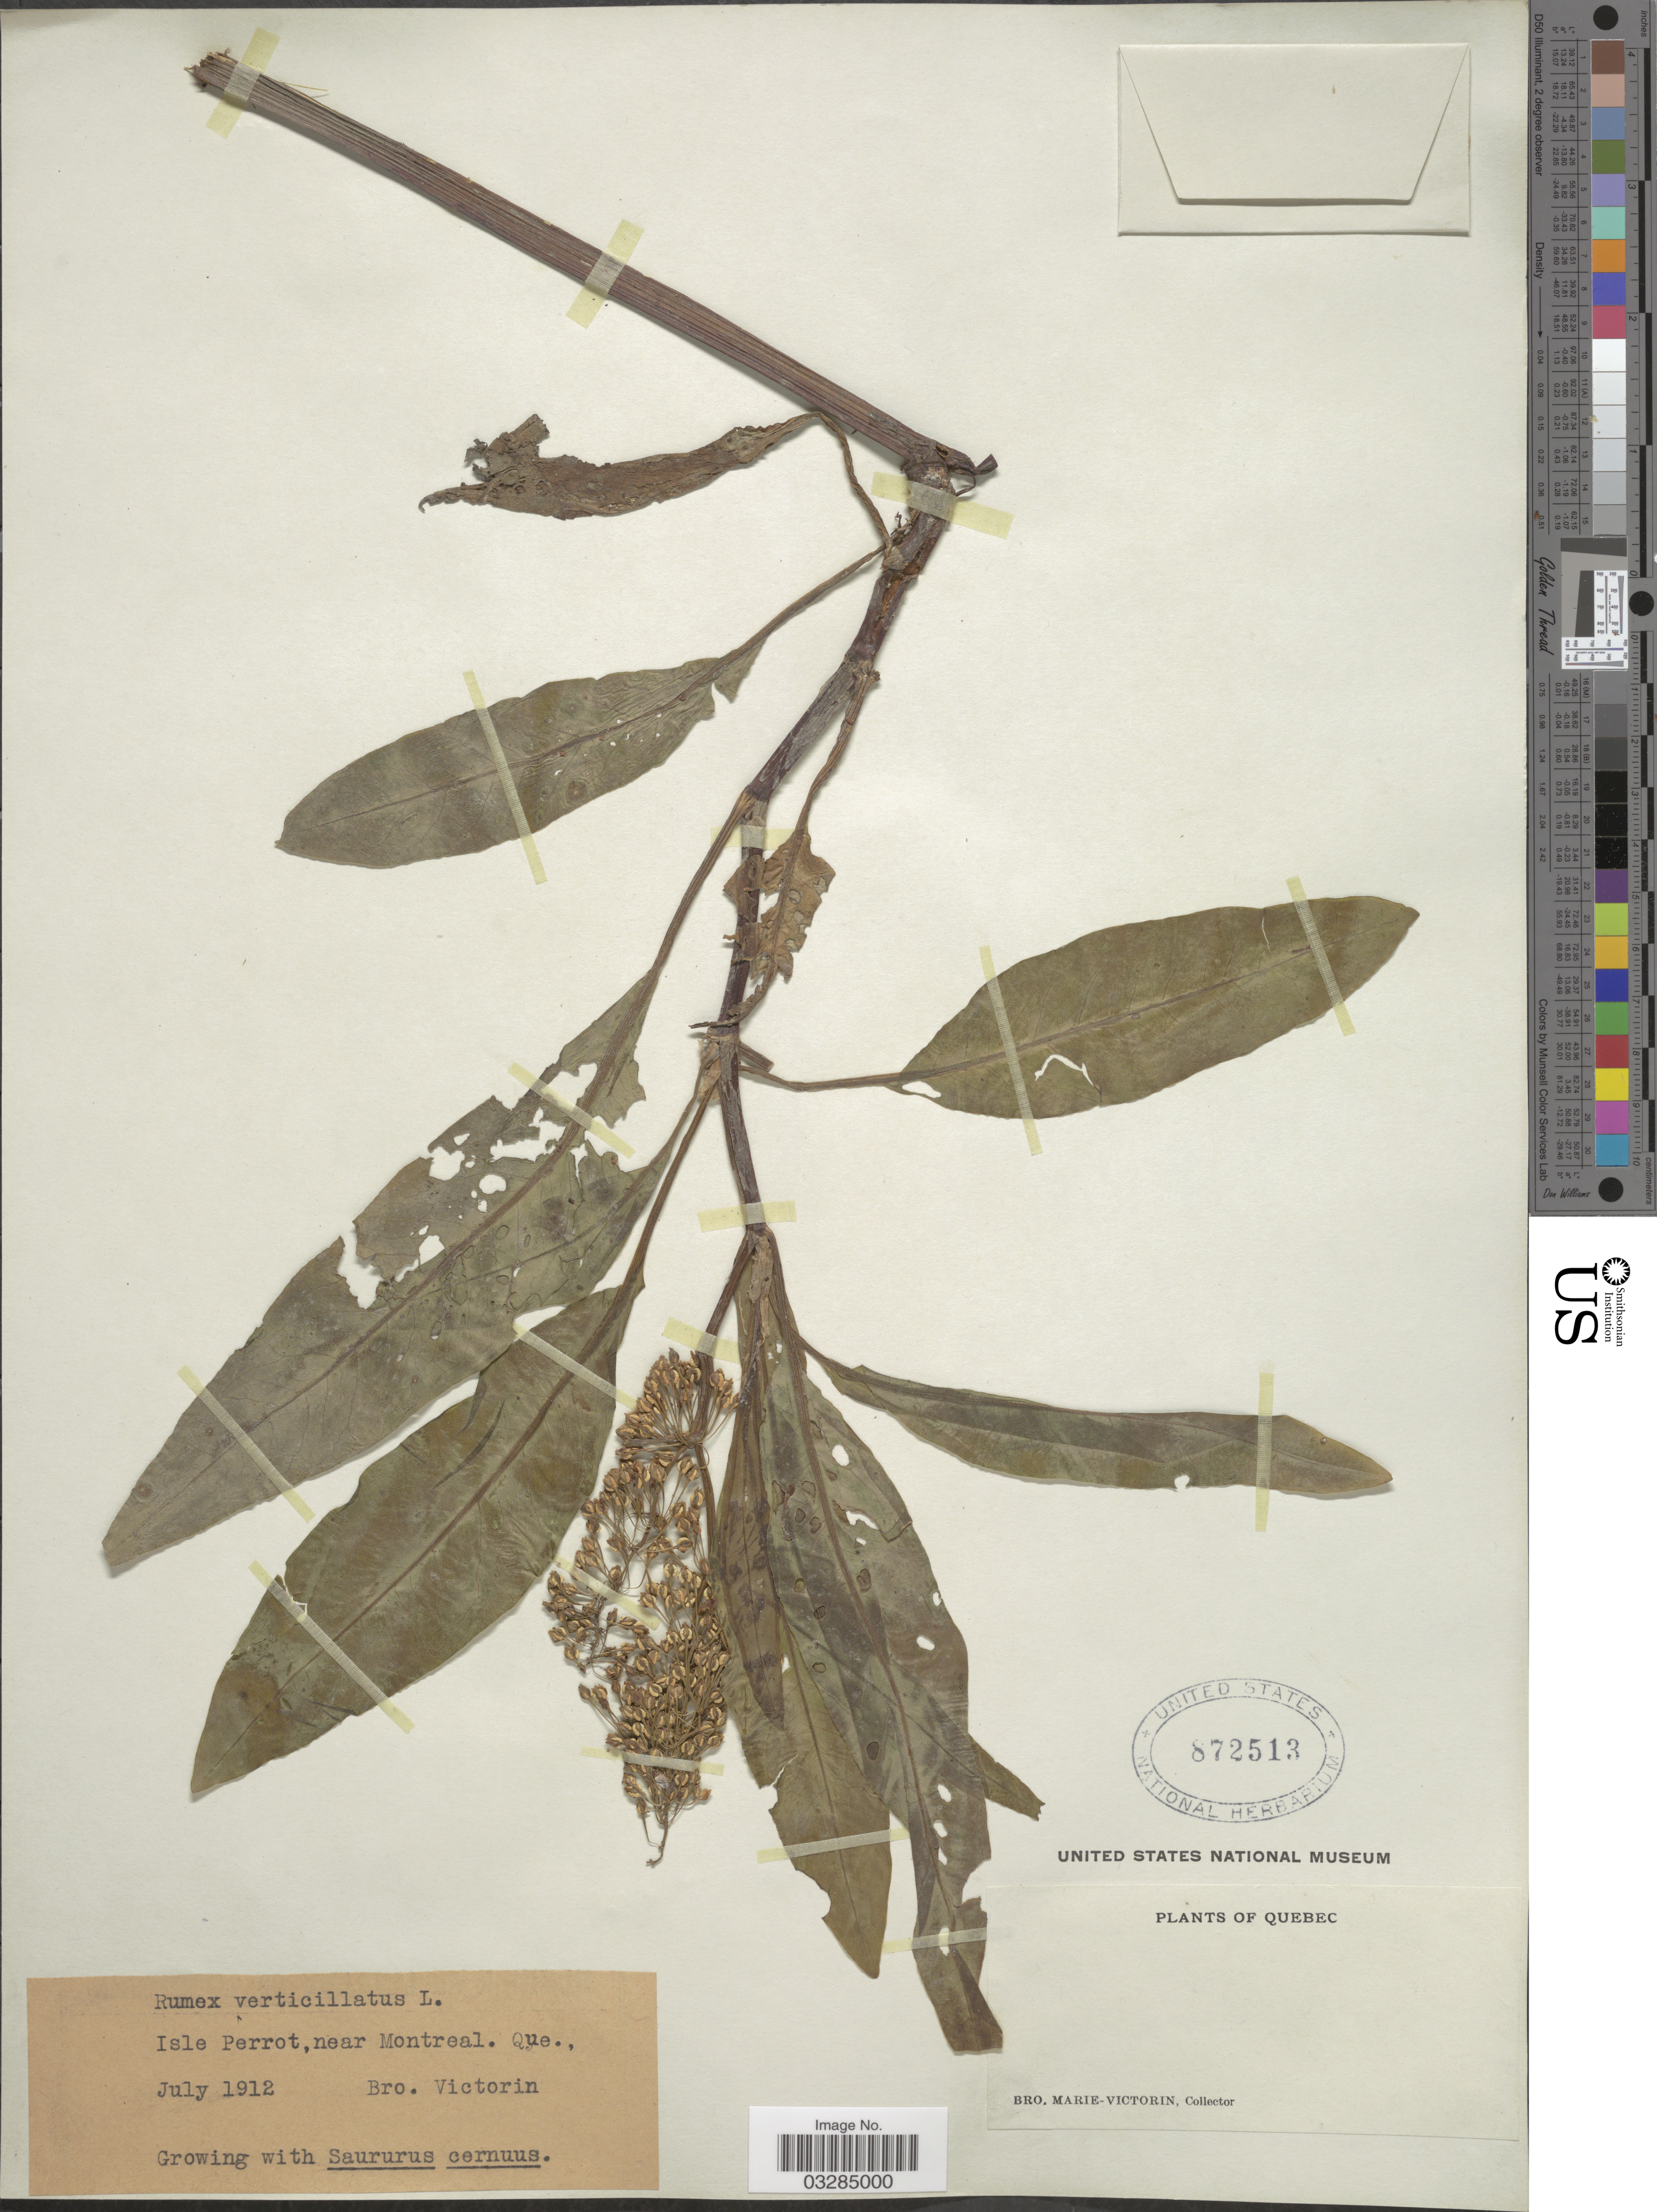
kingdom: Plantae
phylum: Tracheophyta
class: Magnoliopsida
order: Caryophyllales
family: Polygonaceae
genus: Rumex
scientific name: Rumex verticillatus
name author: L.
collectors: Fr. Marie-Victorin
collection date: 1912-07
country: Canada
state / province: Quebec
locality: Isle Perrot, near Montreal.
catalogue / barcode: US 872513